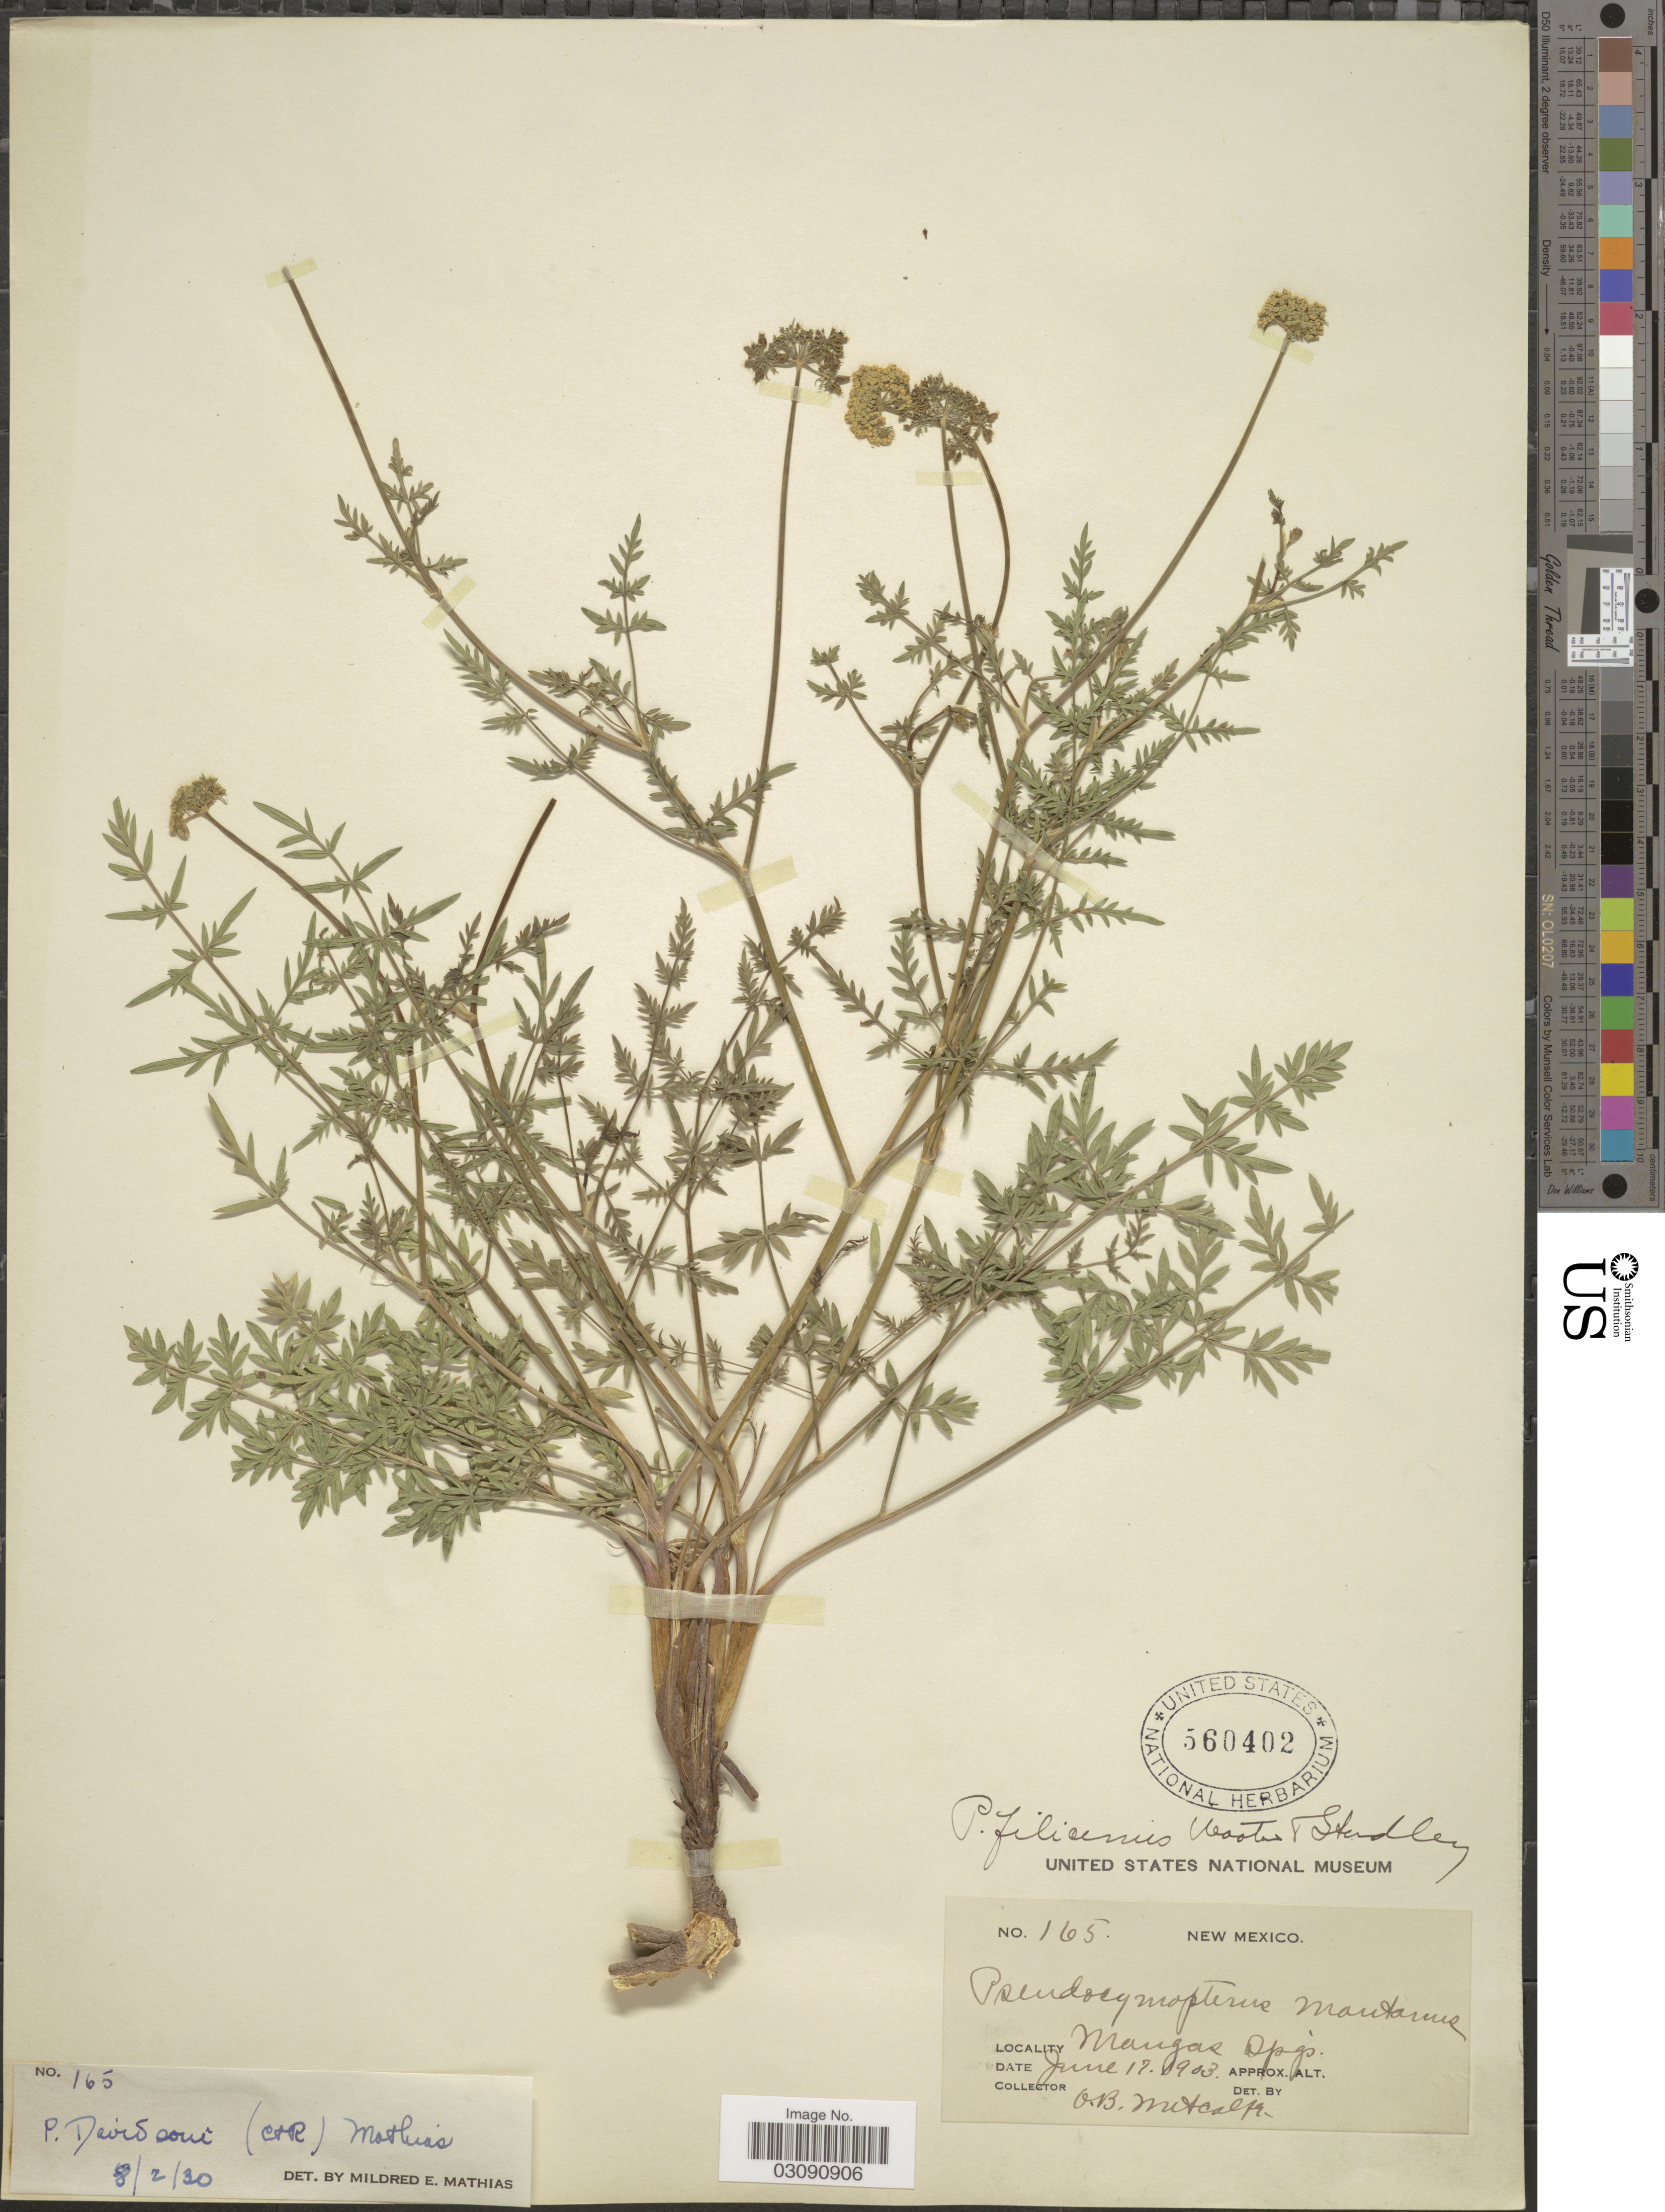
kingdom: Plantae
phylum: Tracheophyta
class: Magnoliopsida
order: Apiales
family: Apiaceae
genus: Pteryxia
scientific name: Pteryxia davidsonii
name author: (J.M. Coult. & Rose) Mathias & Constance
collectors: O. B. Metcalfe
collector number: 165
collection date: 1903-06-17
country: United States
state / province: New Mexico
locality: Manga, Spgs.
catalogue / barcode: US 560402